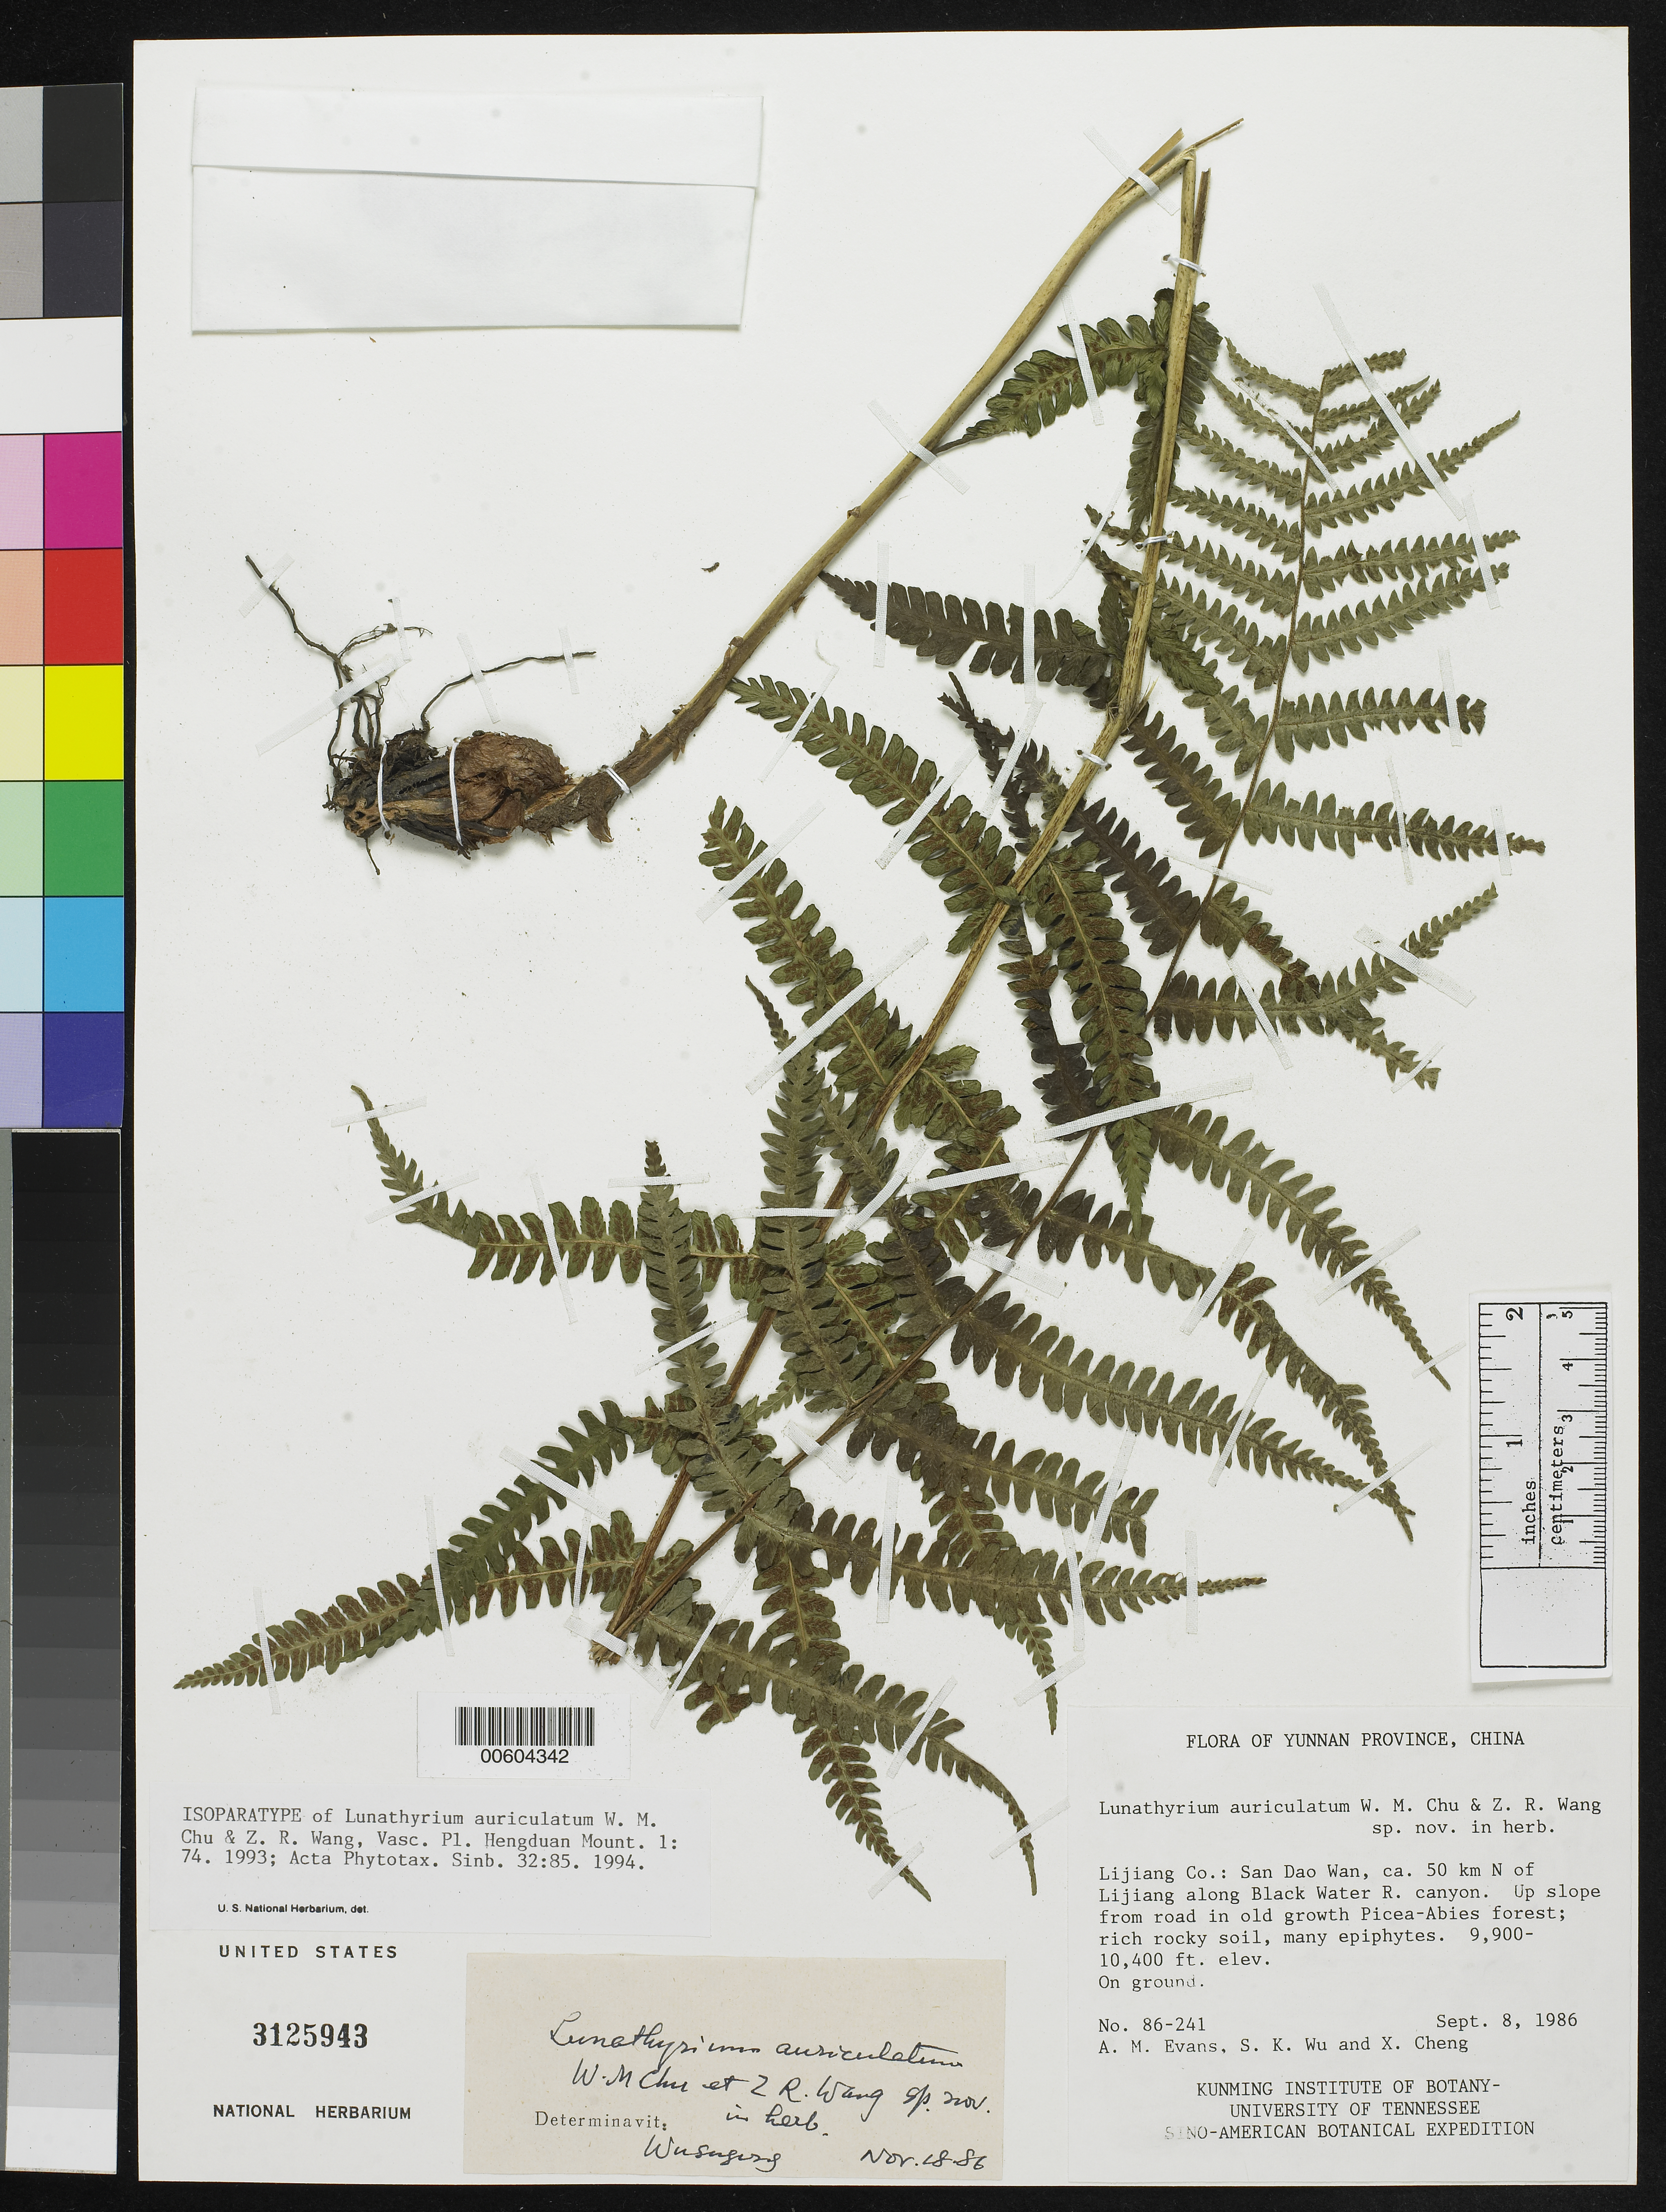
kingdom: Plantae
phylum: Tracheophyta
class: Polypodiopsida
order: Polypodiales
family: Athyriaceae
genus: Lunathyrium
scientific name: Lunathyrium auriculatum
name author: Chu & Z.R. Wang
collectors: A. M. Evans, S. K. Wu & X. Cheng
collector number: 86-241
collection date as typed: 08 Sep 1986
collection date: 1986-09-08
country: China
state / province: Yunnan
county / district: Liijan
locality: San Dao Wan, ca. 50 km N of Liijang along Black Water River canyon.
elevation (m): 3018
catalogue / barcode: US 3125943